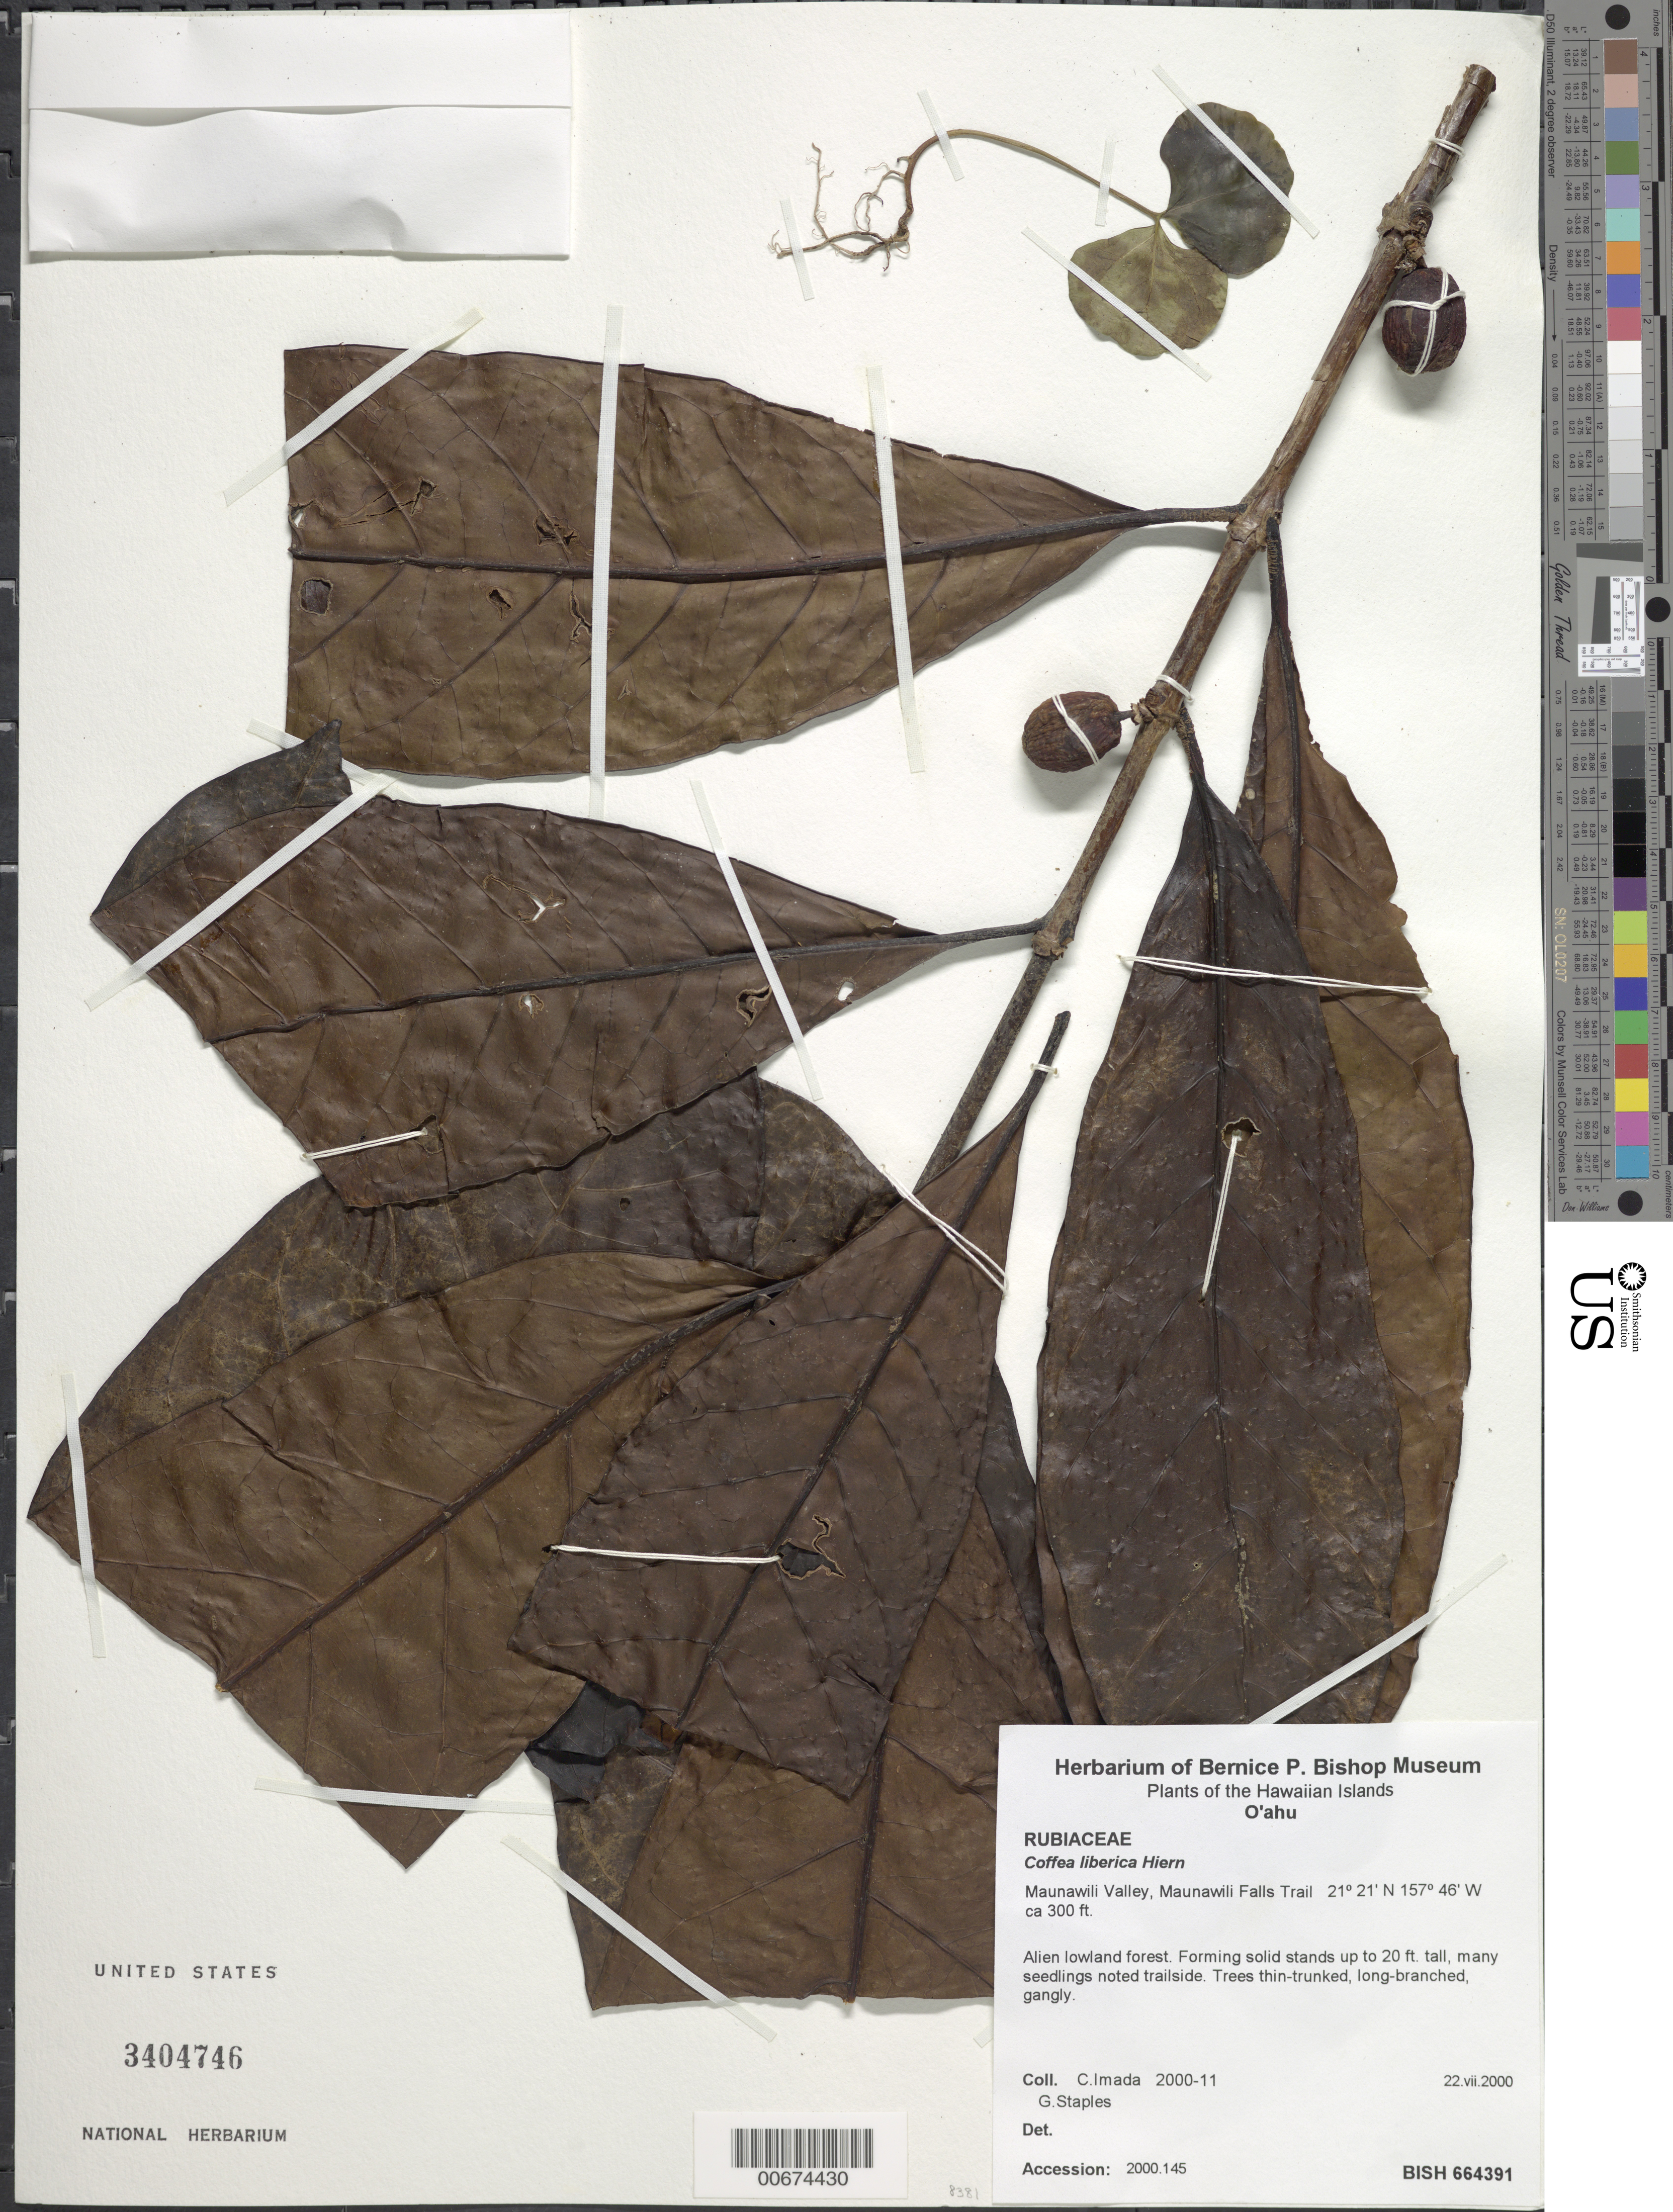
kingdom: Plantae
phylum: Tracheophyta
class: Magnoliopsida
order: Gentianales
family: Rubiaceae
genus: Coffea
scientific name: Coffea liberica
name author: Hiern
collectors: C. Imada & G. Staples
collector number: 2000-11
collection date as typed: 22 Jul 2000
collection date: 2000-07-22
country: United States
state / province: Hawaii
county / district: Honolulu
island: Oahu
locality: Maunawili Valley, Maunawili Falls Trail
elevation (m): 91.4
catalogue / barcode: US 3404746